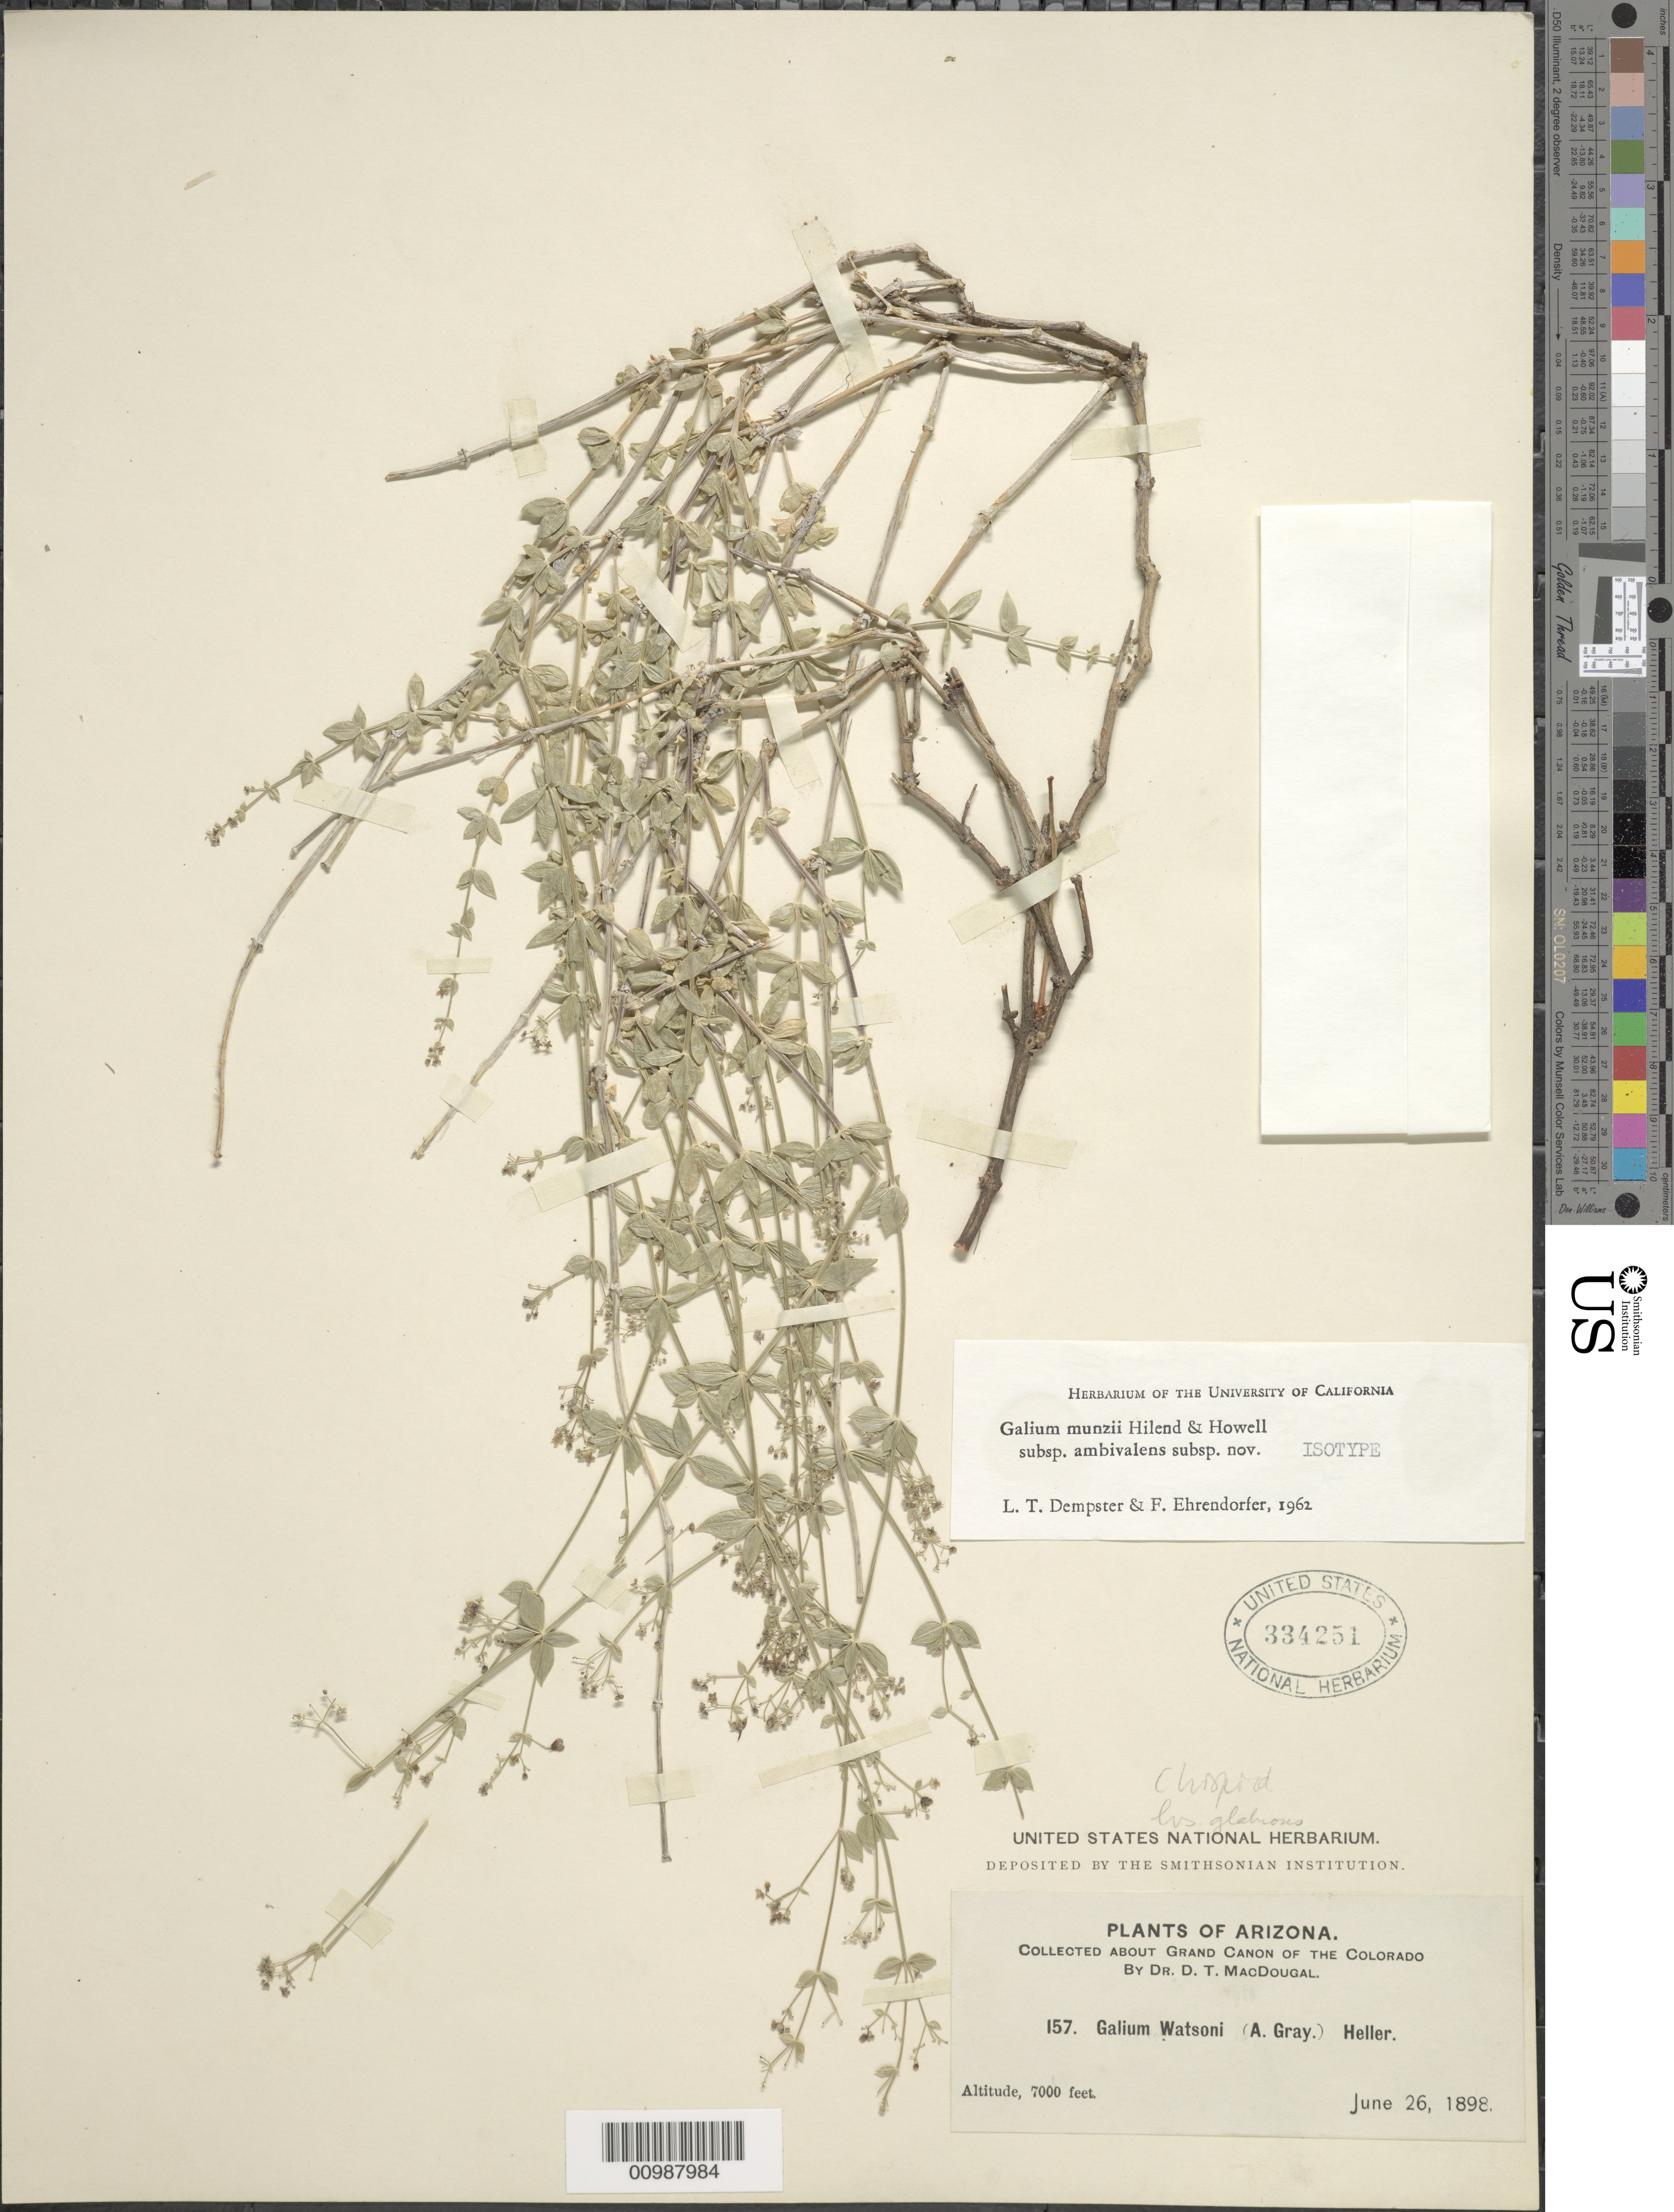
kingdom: Plantae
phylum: Tracheophyta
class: Magnoliopsida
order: Gentianales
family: Rubiaceae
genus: Galium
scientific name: Galium munzii subsp. munzii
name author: Hilend & J.T. Howell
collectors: D. T. MacDougal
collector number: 157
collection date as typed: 26 Jun 1898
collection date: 1898-06-26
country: United States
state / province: Arizona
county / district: Coconino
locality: Grand Canyon.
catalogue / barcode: US 334251